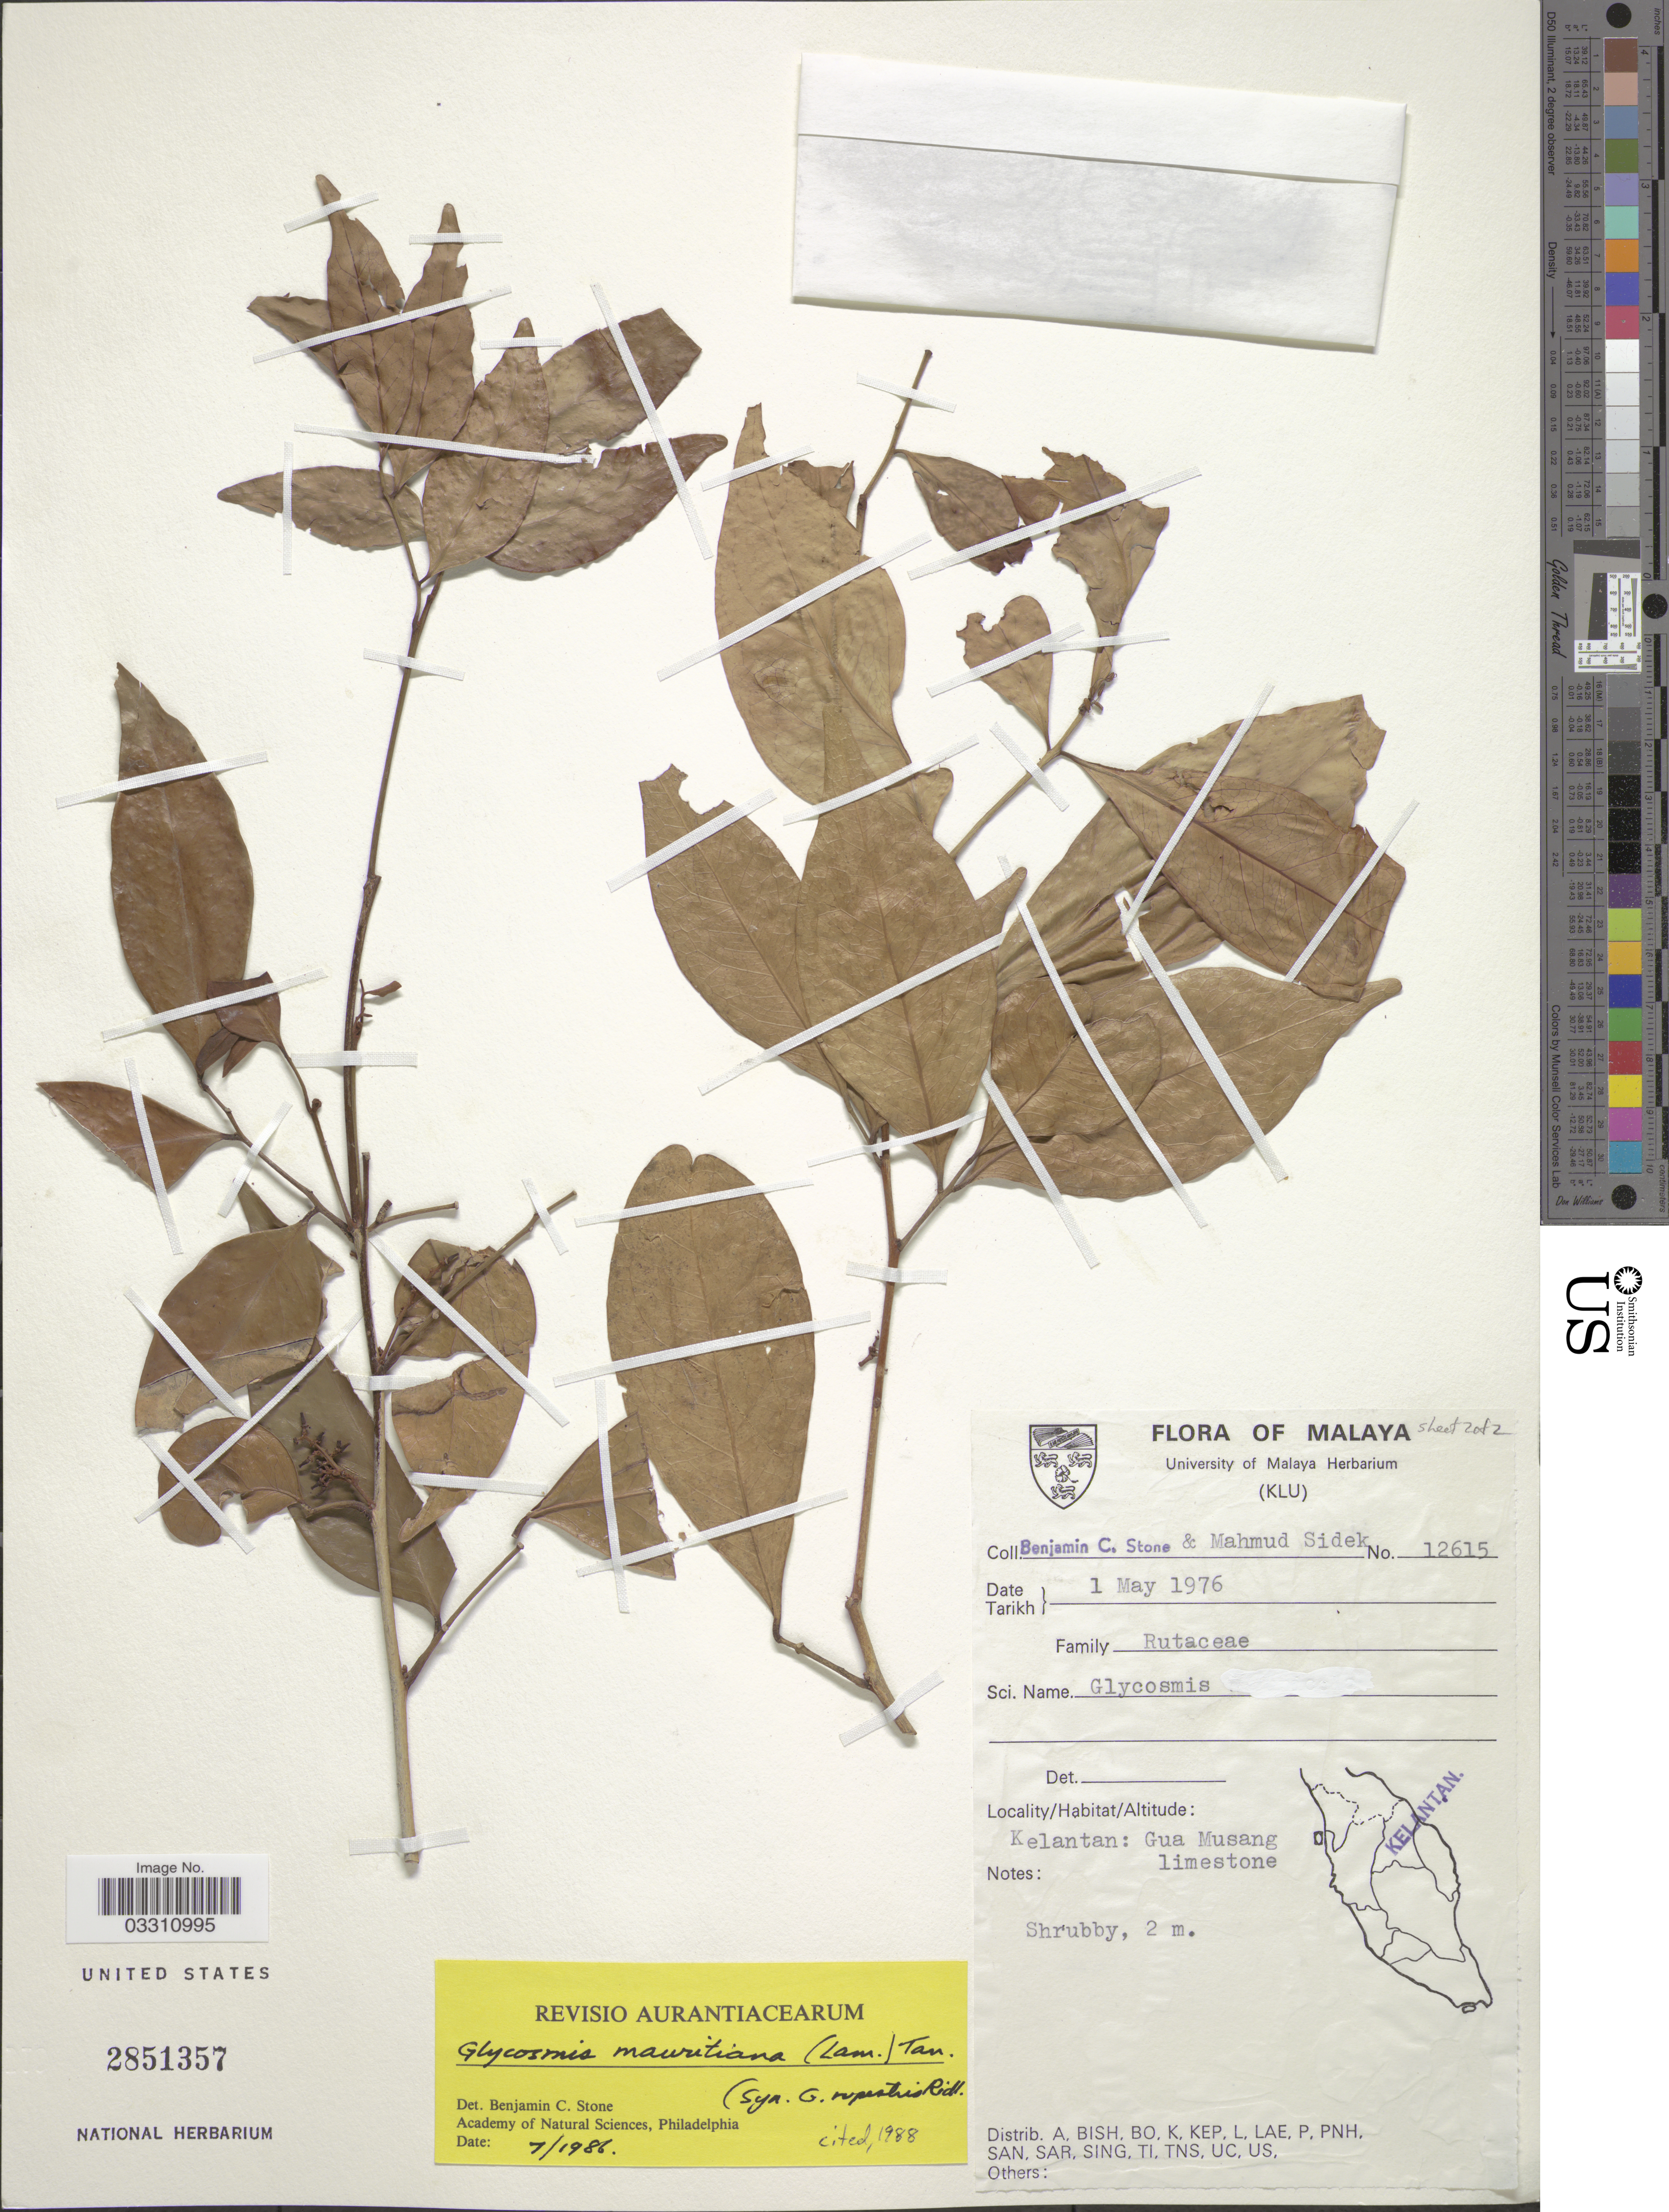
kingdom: Plantae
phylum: Tracheophyta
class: Magnoliopsida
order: Sapindales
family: Rutaceae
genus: Glycosmis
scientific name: Glycosmis mauritiana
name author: (Lamkey) Tanaka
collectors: B. C. Stone & M. Sidek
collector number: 12615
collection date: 1976-05-01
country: Malaysia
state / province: Kelantan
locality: Malaya, Gua Musang limestone.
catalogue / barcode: US 2851357